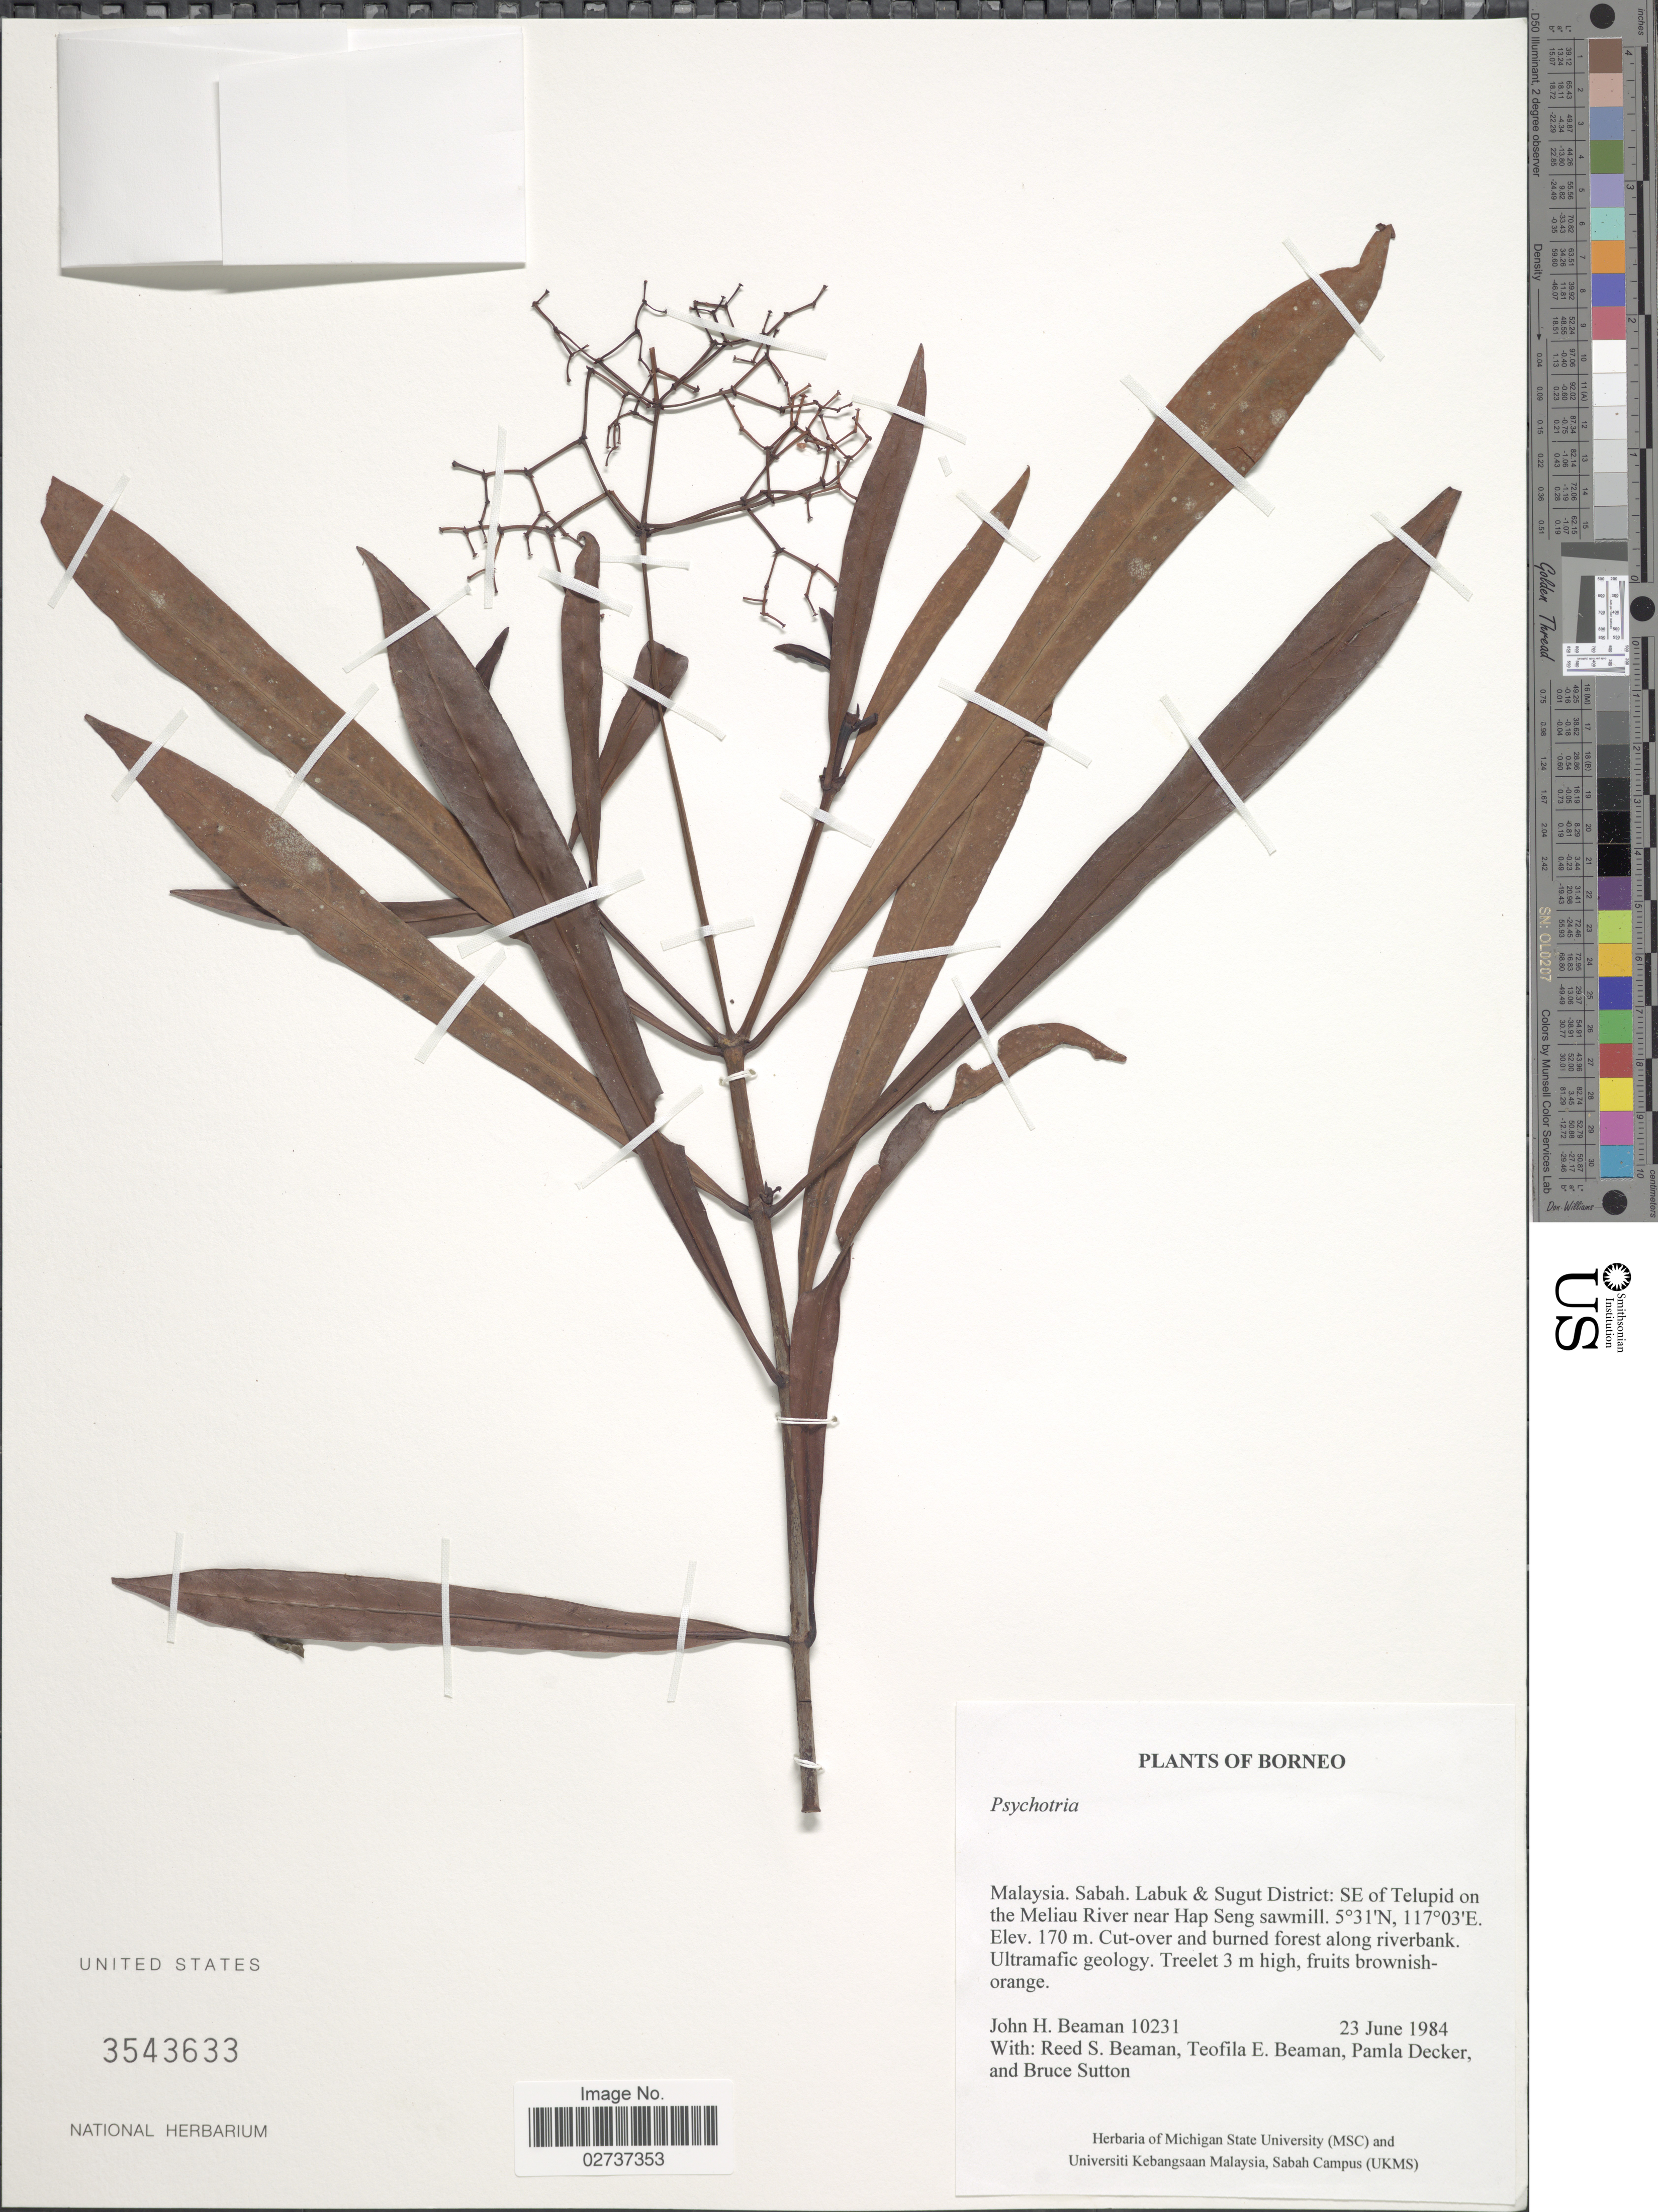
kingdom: Plantae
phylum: Tracheophyta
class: Magnoliopsida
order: Gentianales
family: Rubiaceae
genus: Psychotria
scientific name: Psychotria sp.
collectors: J. H. Beaman, R. S. Beaman, T. E. Beaman, P. Decker & B. Sutton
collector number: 10231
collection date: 1984-06-23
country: Malaysia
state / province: Sabah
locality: Borneo. Labuk & Sugut District: SE of Telupid on the Meliau River near Hap Seng sawmill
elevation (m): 170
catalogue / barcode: US 3543633